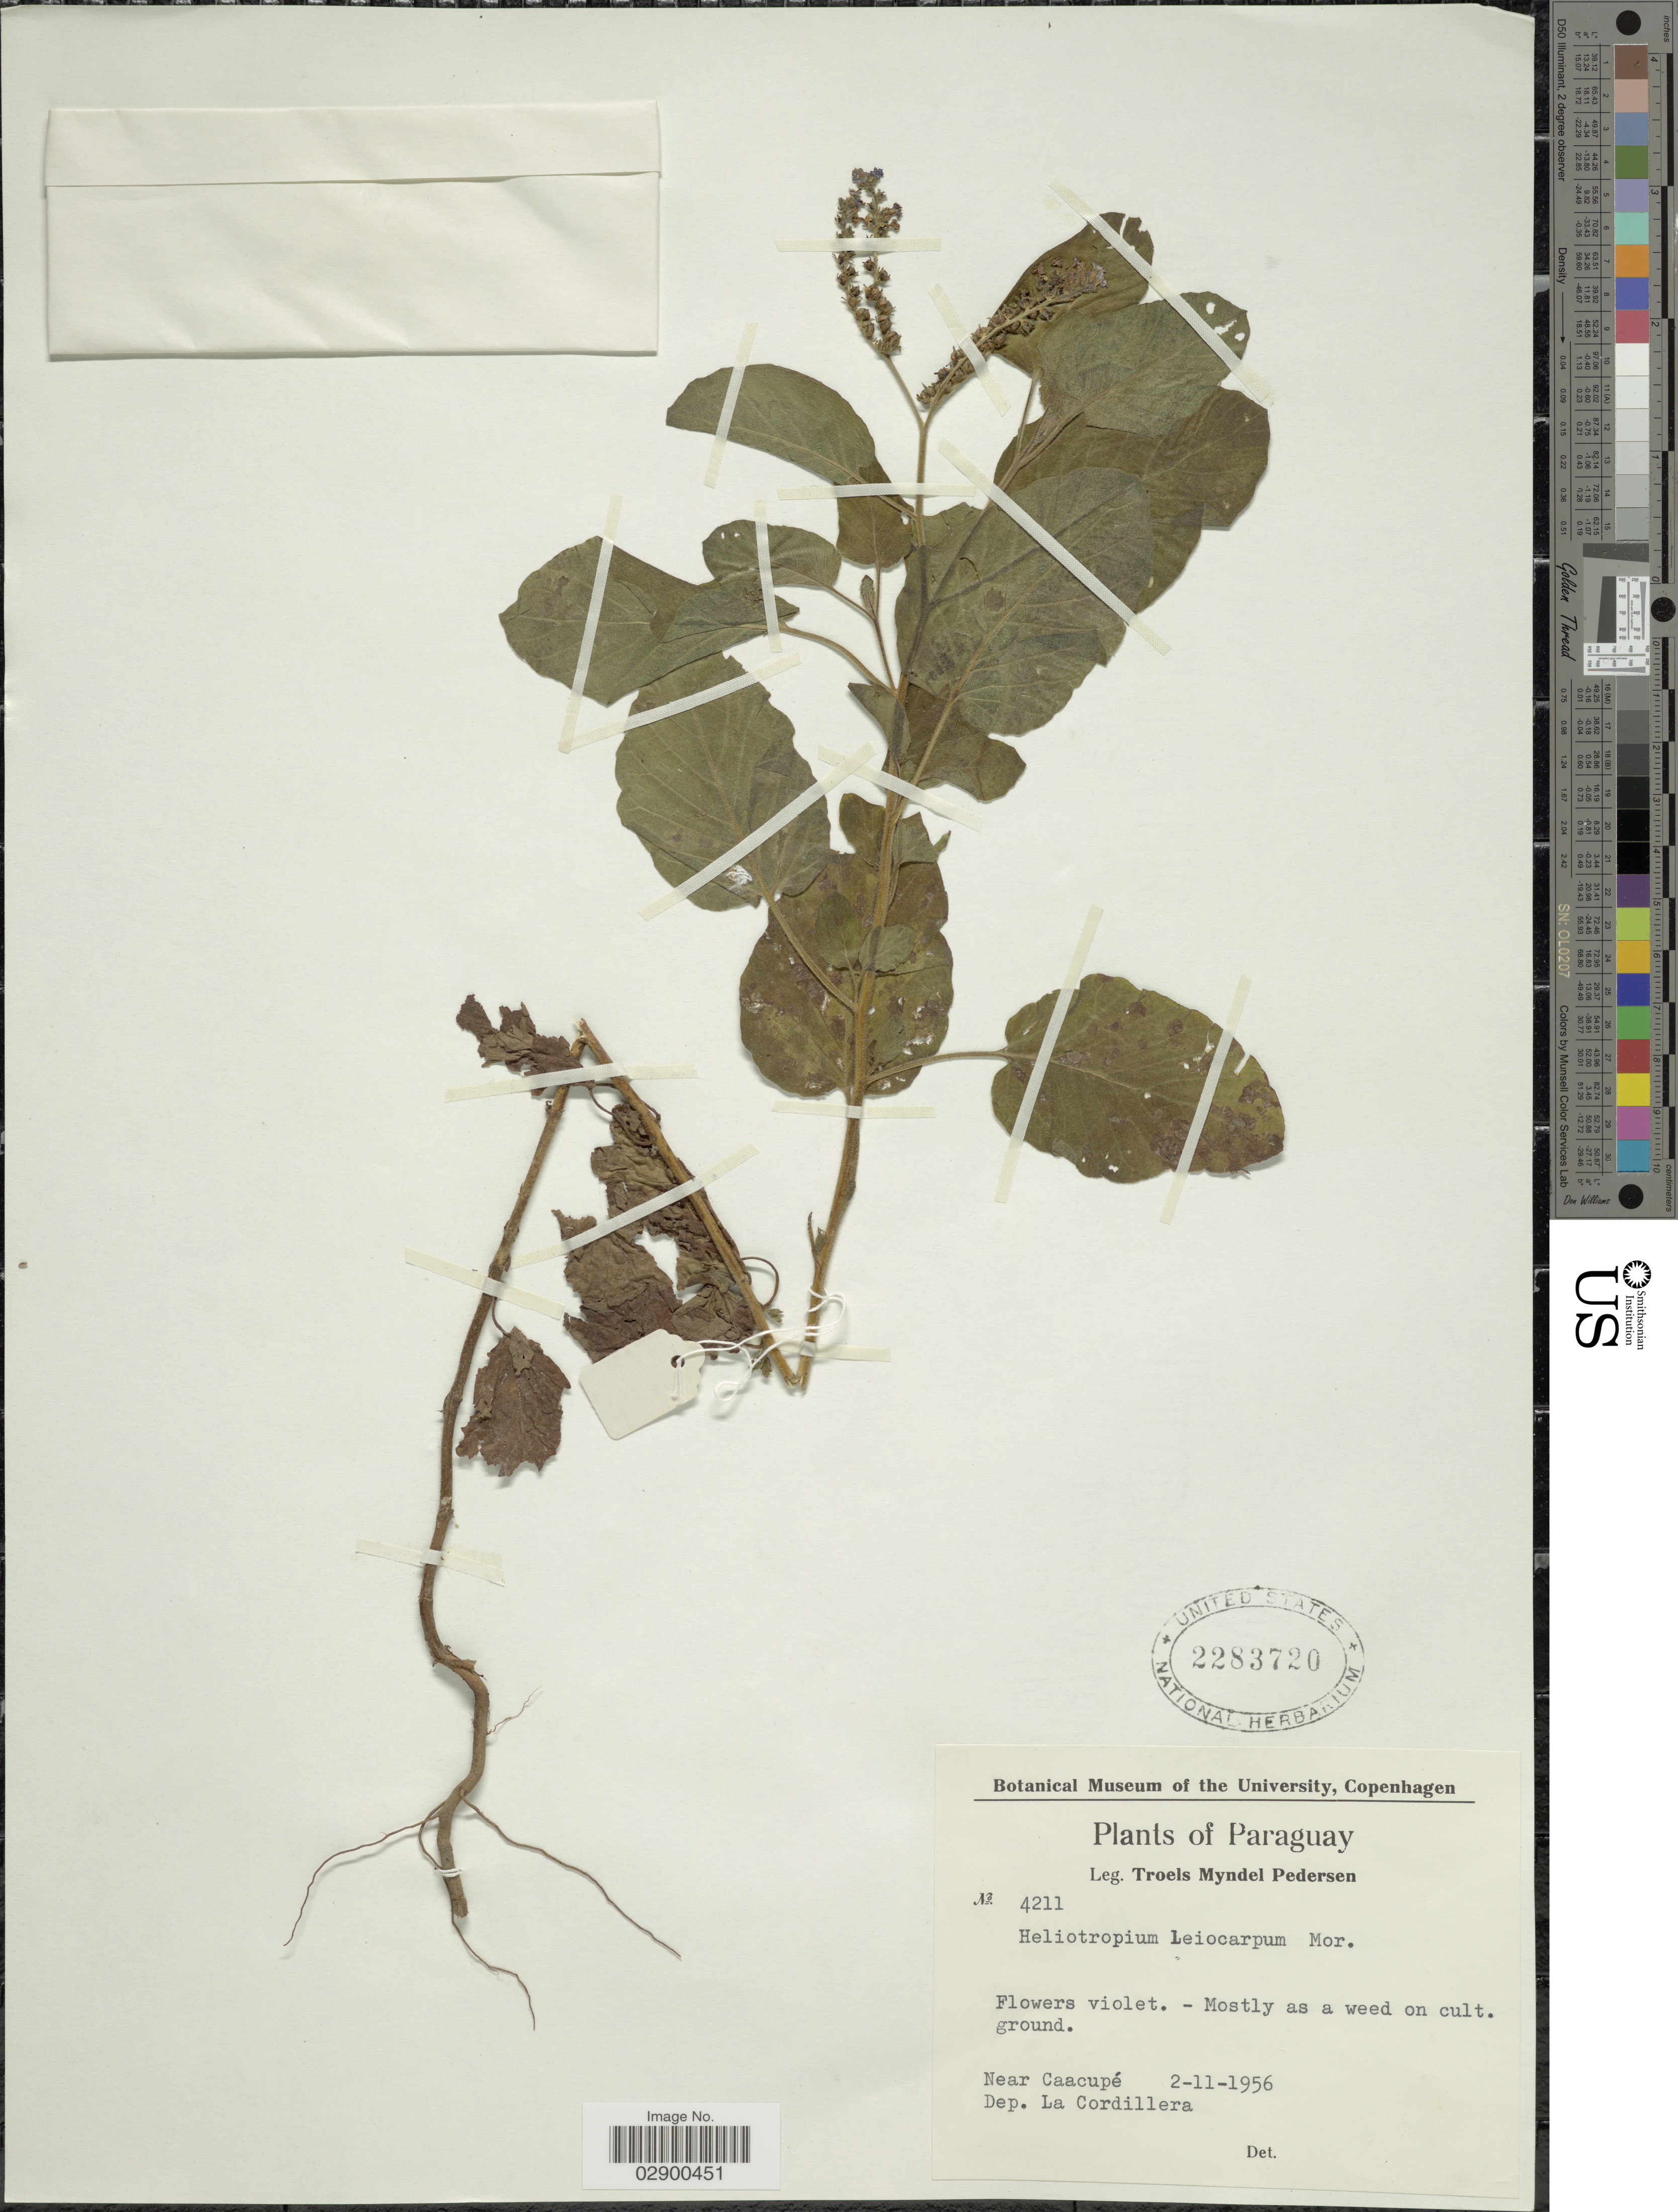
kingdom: Plantae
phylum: Tracheophyta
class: Magnoliopsida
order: Boraginales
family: Heliotropiaceae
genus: Heliotropium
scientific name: Heliotropium leiocarpum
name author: Morong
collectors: T. Pederson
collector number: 4211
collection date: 1956-11-02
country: Paraguay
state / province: Cordillera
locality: Near Caacupé, Dep. La Cordillera.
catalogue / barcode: US 2283720